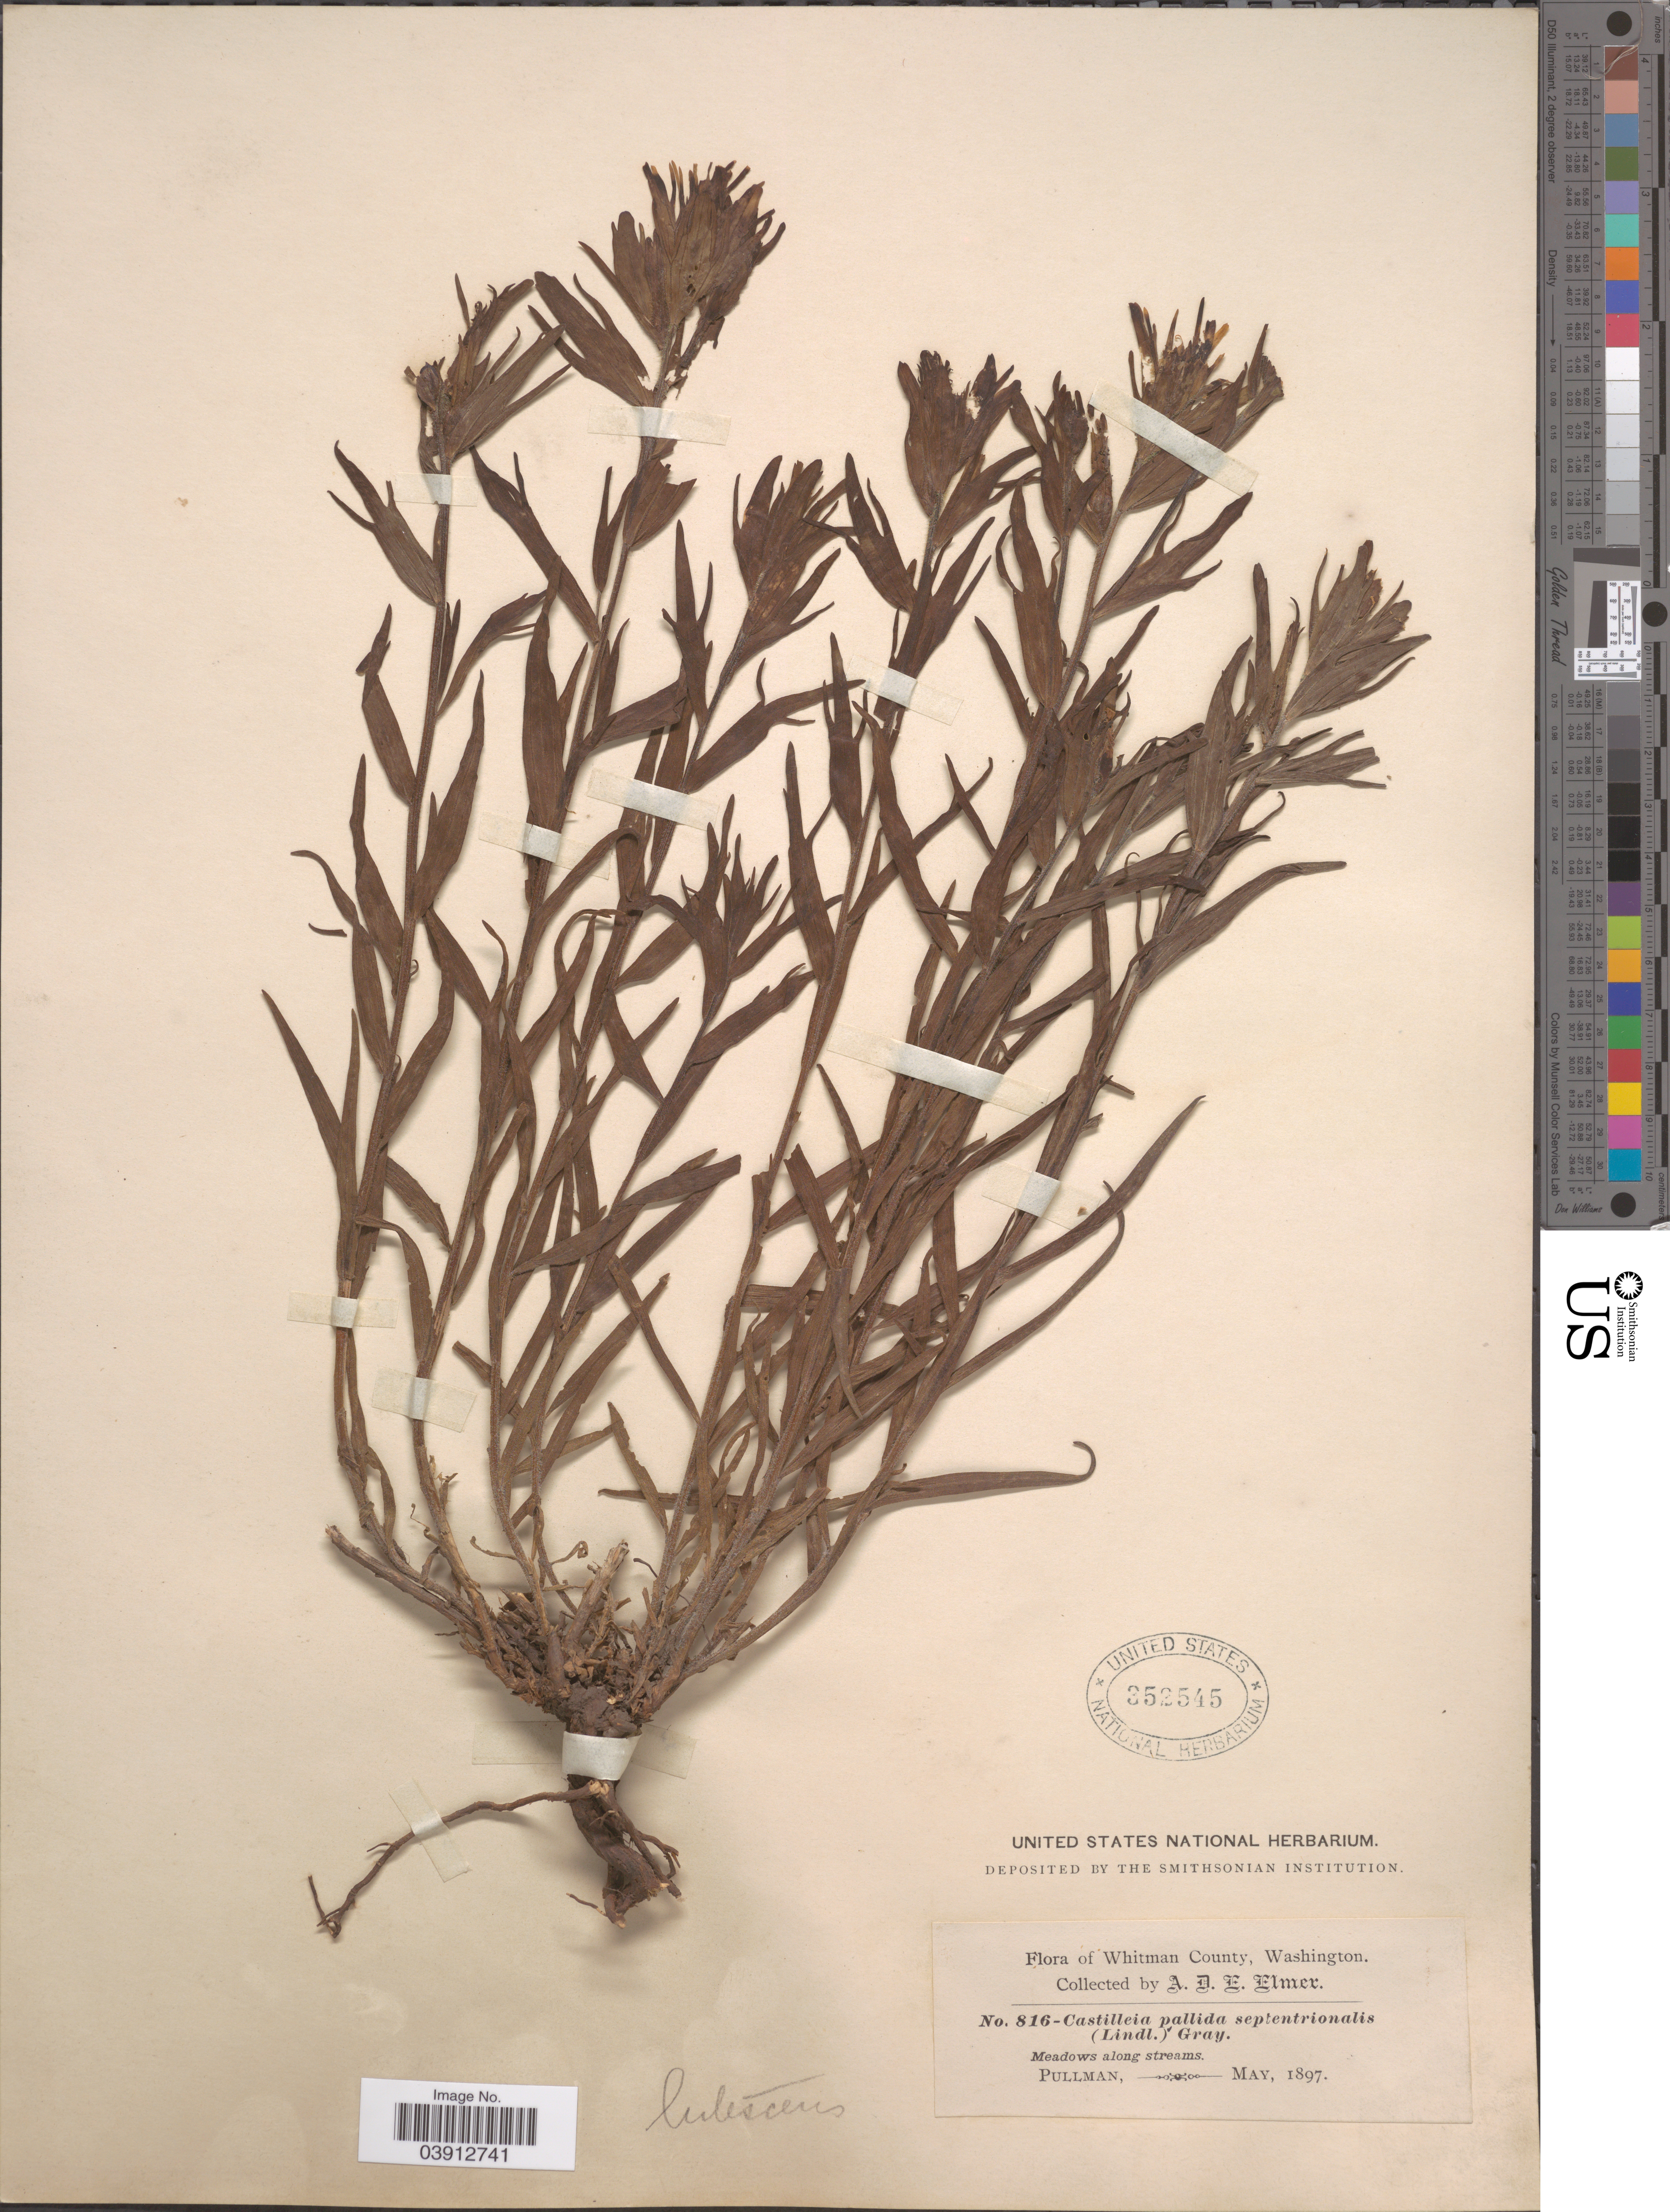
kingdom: Plantae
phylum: Tracheophyta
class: Magnoliopsida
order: Lamiales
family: Orobanchaceae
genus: Castilleja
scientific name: Castilleja lutescens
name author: (Greenm.) Rydb.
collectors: A. D. E. Elmer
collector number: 816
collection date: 1897-05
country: United States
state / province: Washington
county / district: Whitman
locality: Whitman County. Pullman.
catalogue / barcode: US 352545